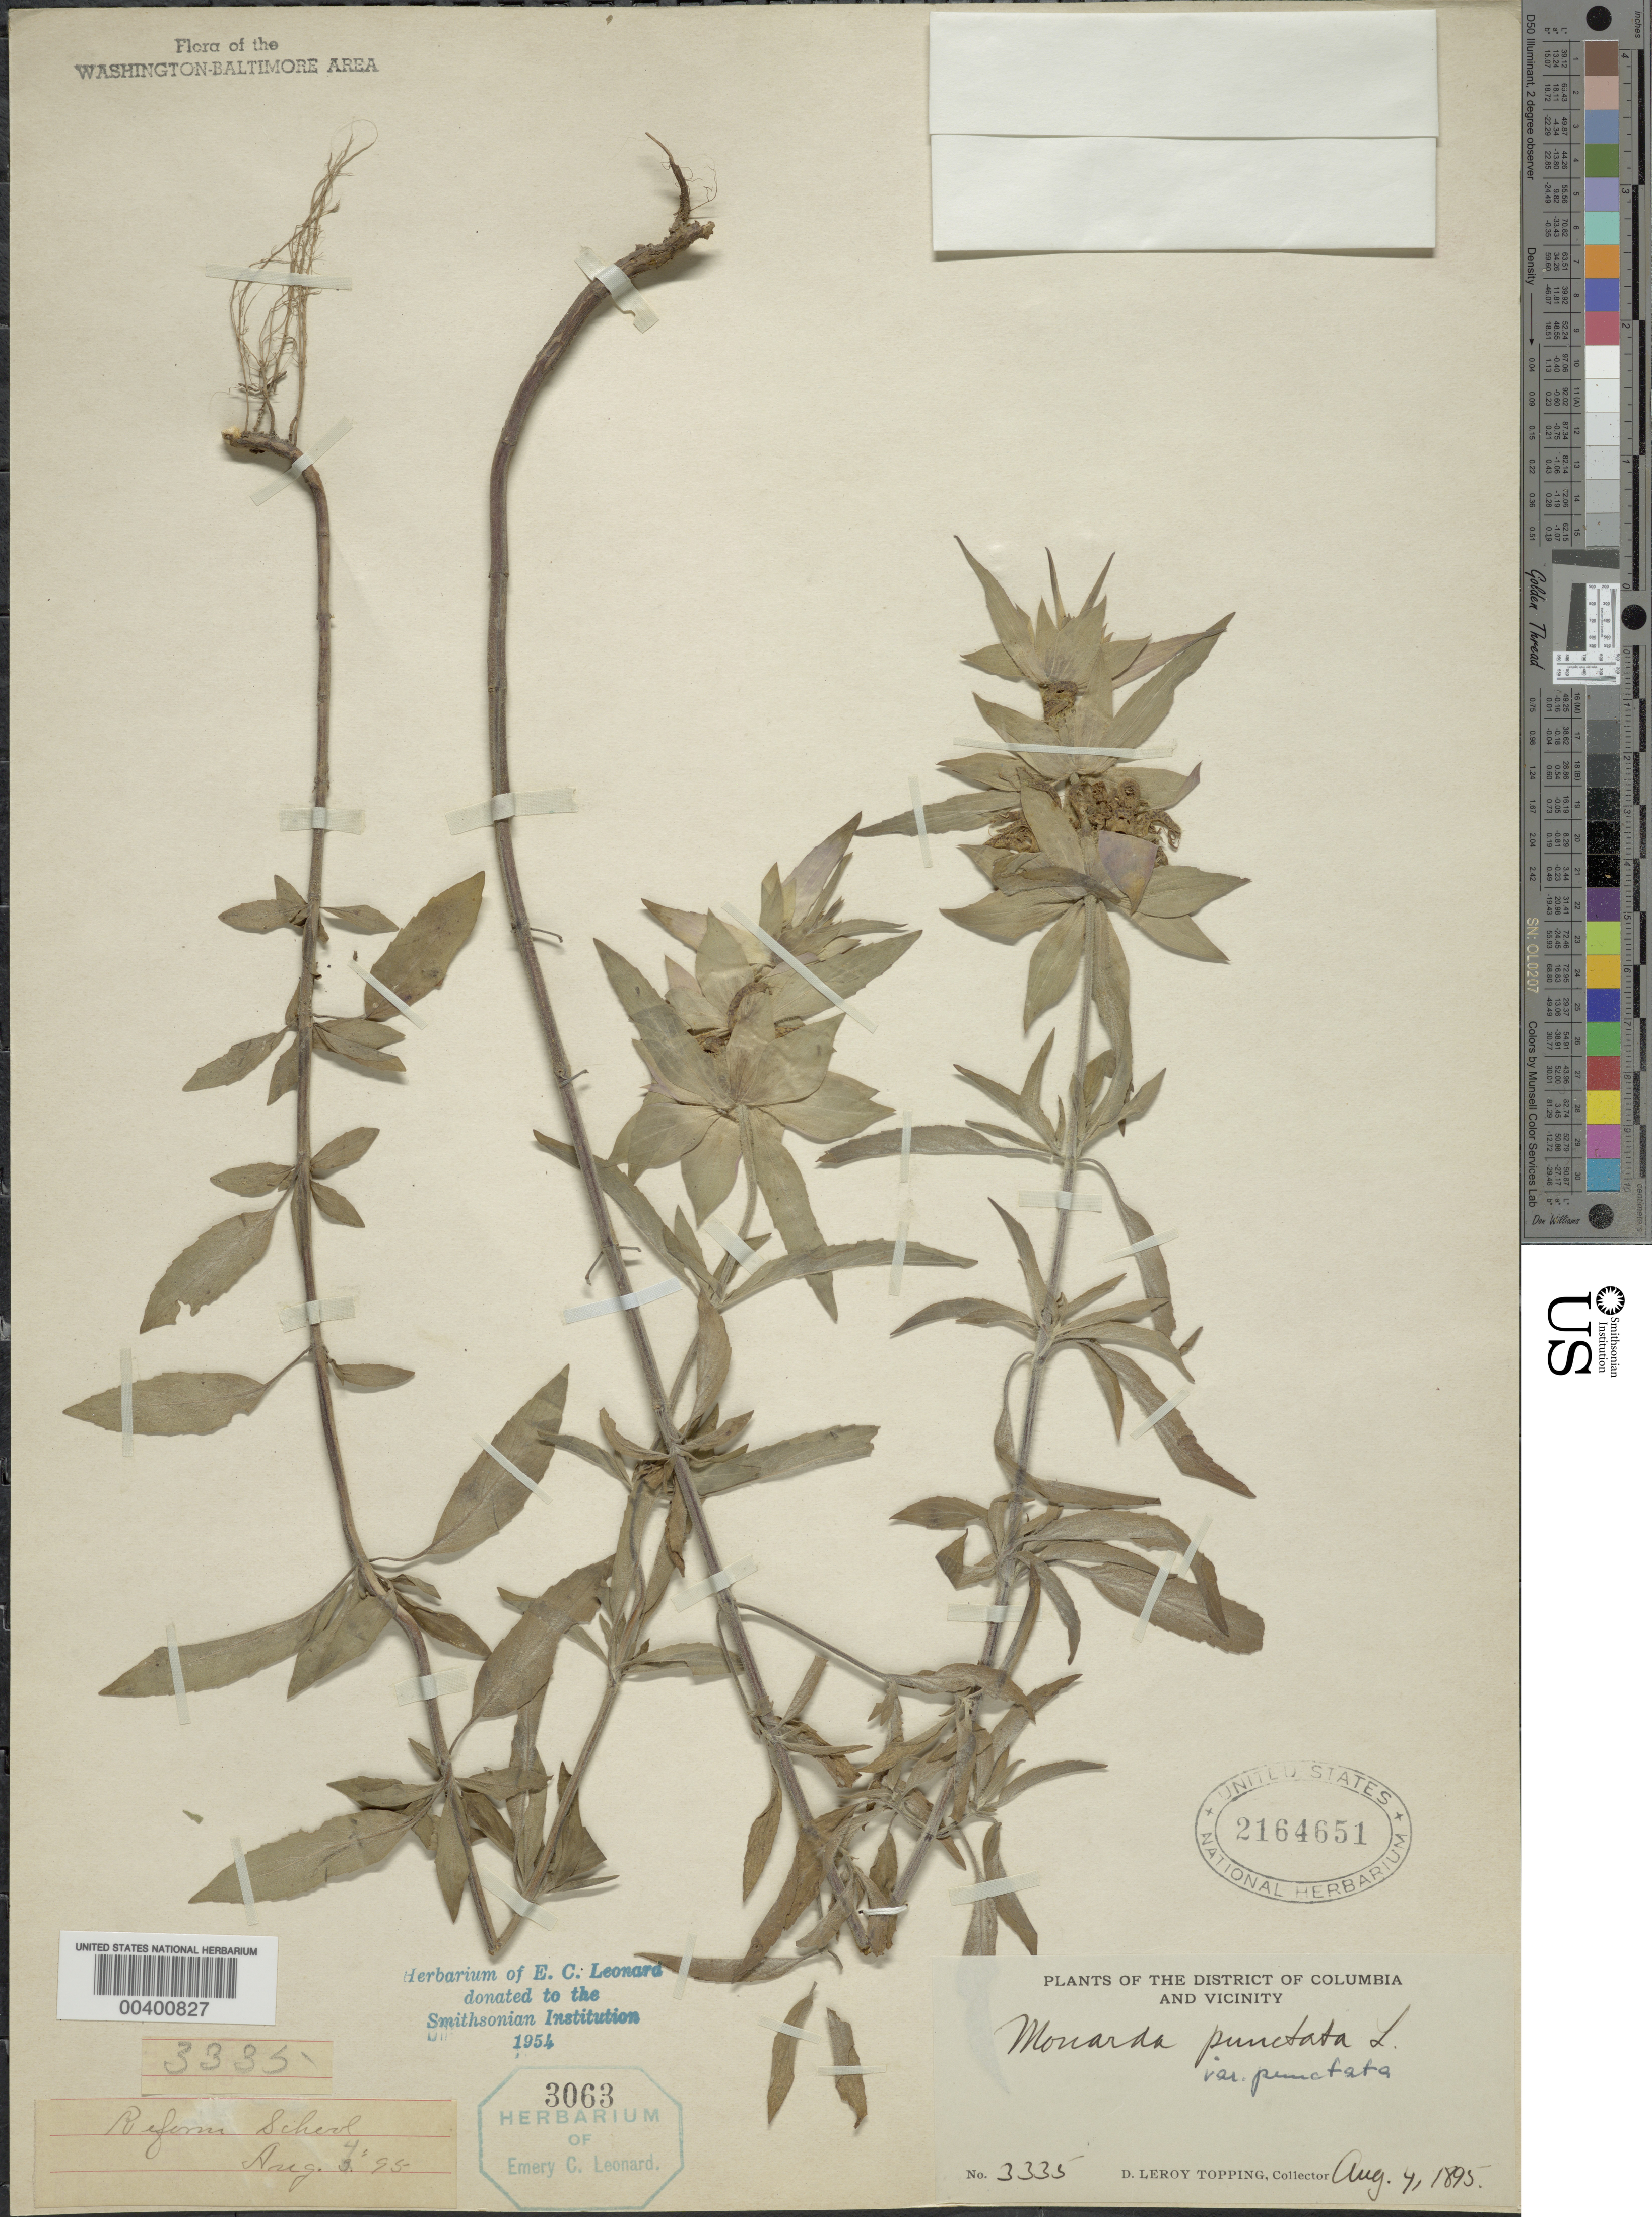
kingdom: Plantae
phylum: Tracheophyta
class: Magnoliopsida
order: Lamiales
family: Lamiaceae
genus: Monarda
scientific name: Monarda punctata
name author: L.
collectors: D. L. Topping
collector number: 3335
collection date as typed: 04 Aug 1895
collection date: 1895-08-04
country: United States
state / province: District of Columbia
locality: Reform School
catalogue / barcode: US 2164651